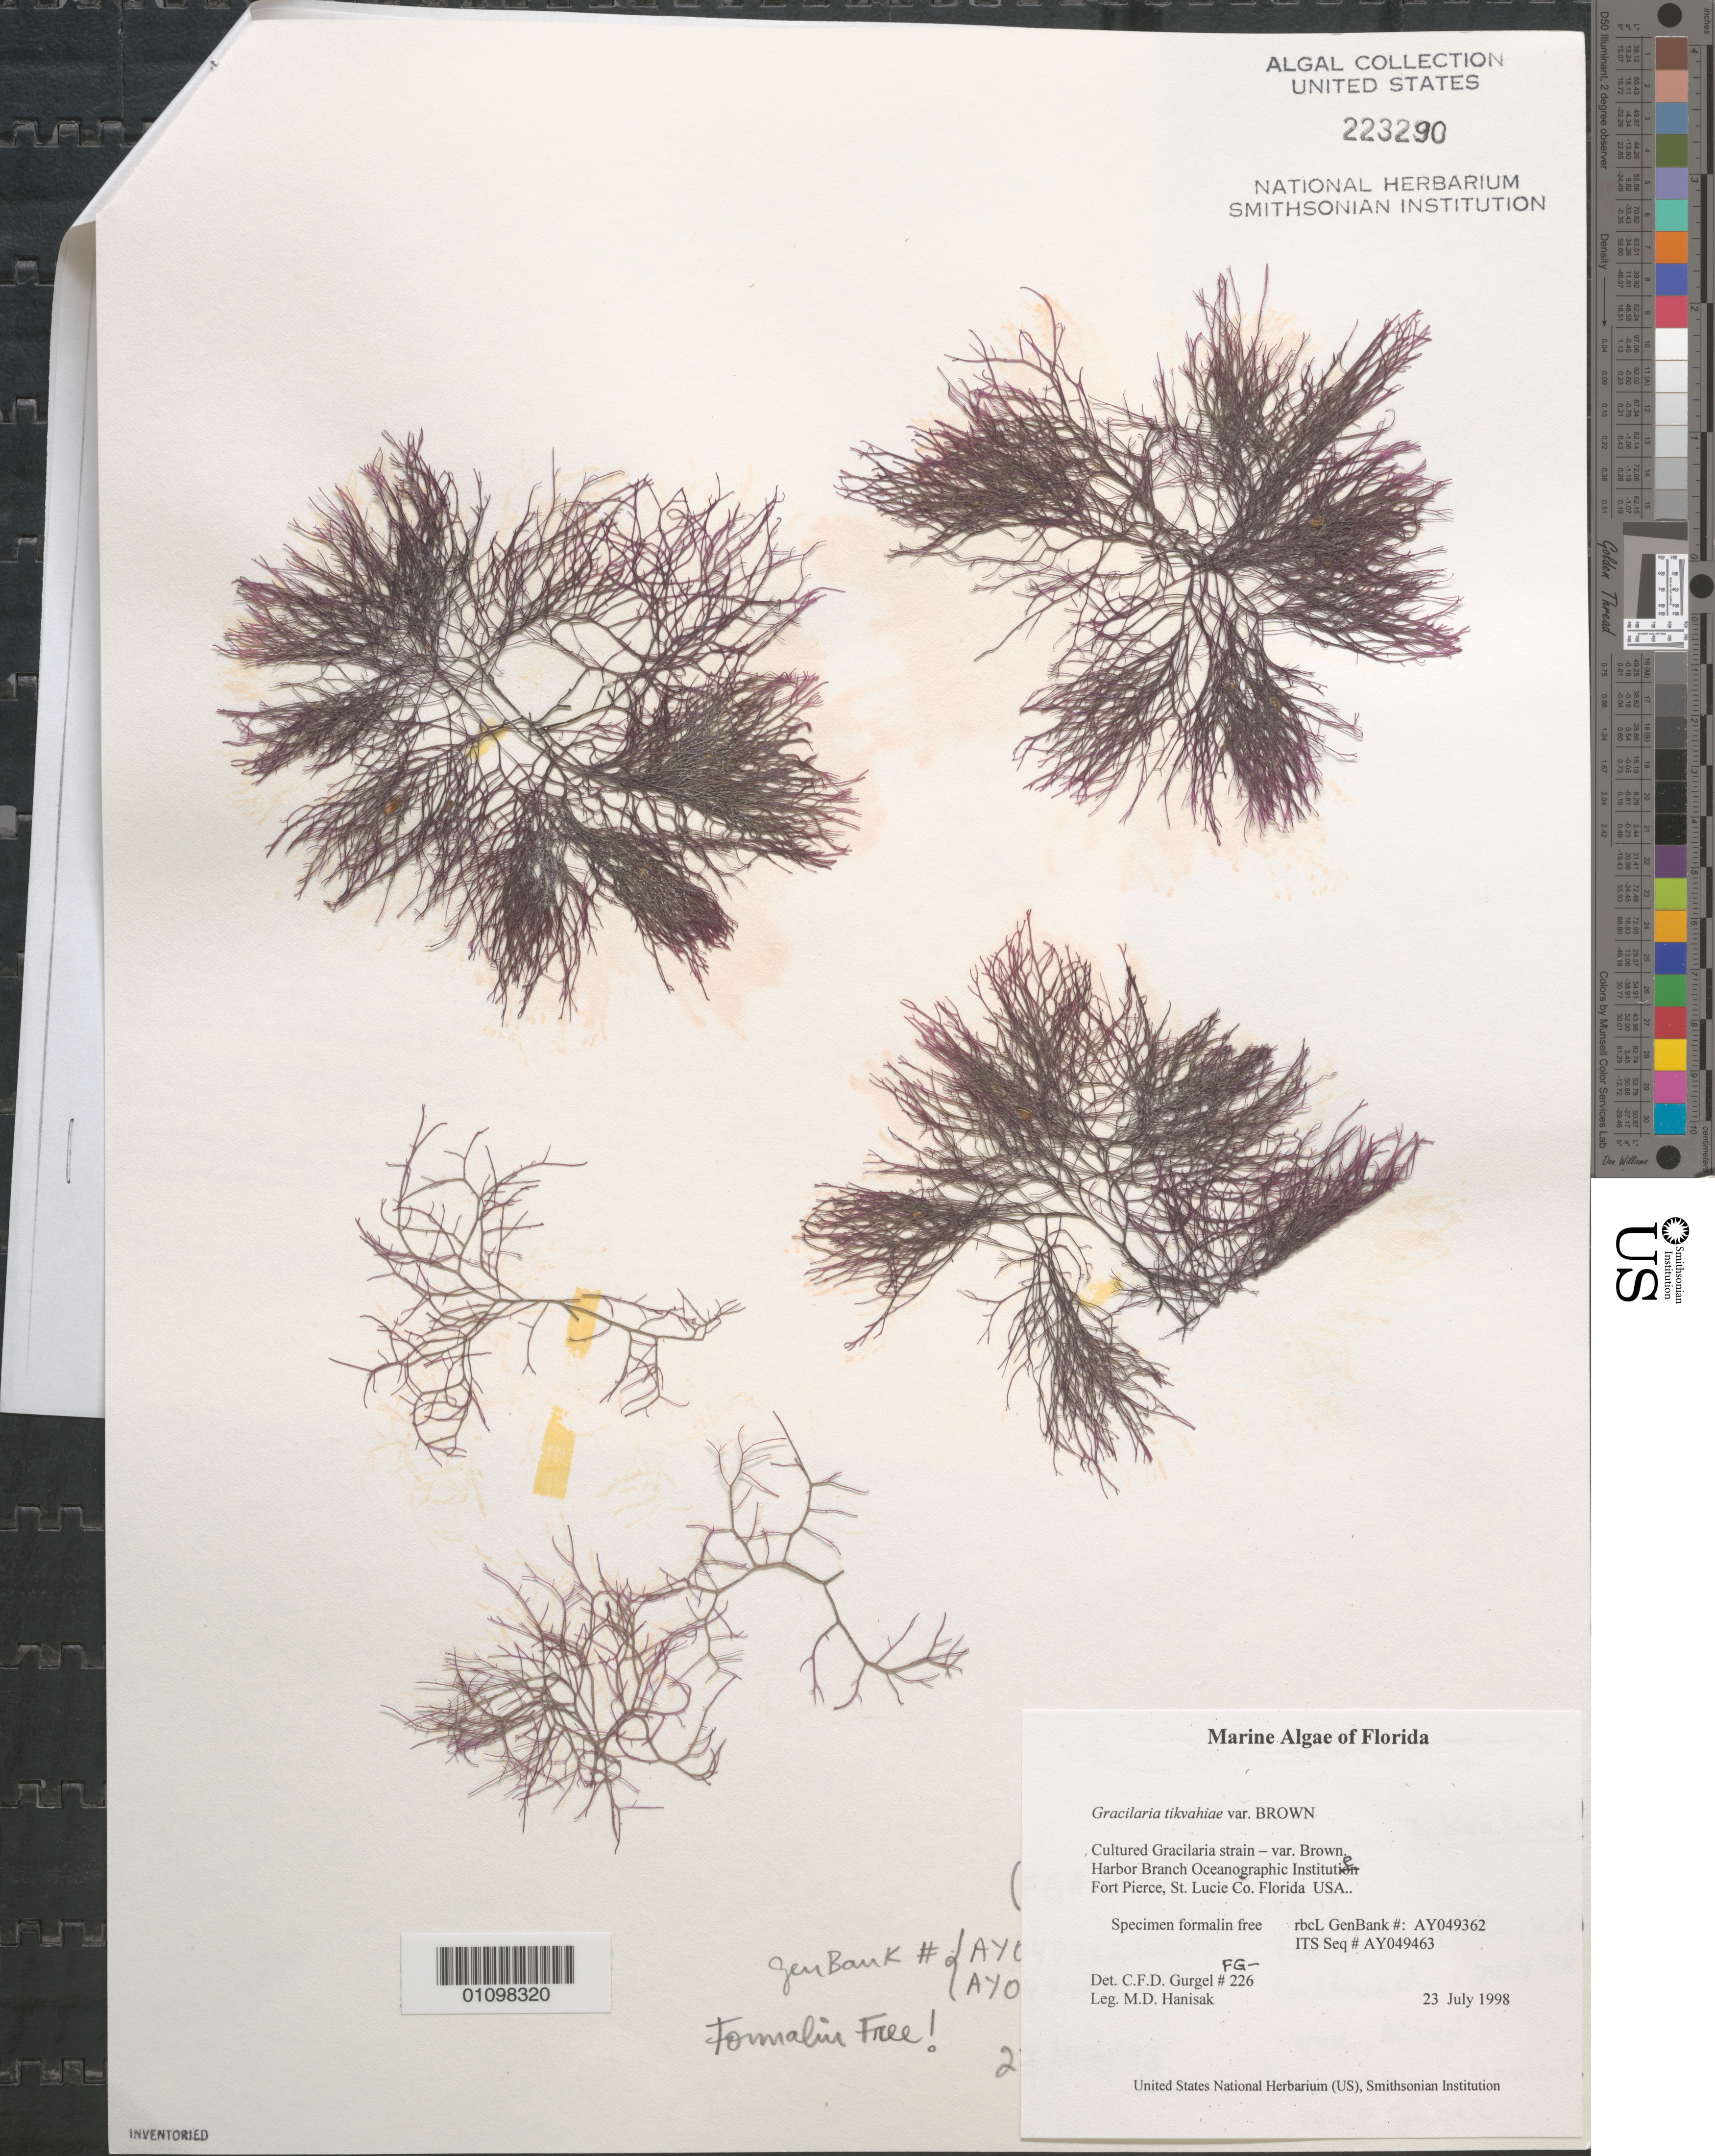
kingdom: Plantae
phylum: Rhodophyta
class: Florideophyceae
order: Gracilariales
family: Gracilariaceae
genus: Gracilaria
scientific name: Gracilaria tikvahiae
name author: McLachlan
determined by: Gurgel, C. F. D.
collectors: M. Hanisak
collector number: FG-226 & rbcL GenBank AY049362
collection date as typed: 23 Jul 1998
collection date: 1998-07-23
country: United States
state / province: Florida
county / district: Saint Lucie County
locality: Harbor Branch Oceanographic Institute, Fort Pierce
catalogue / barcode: US 223290